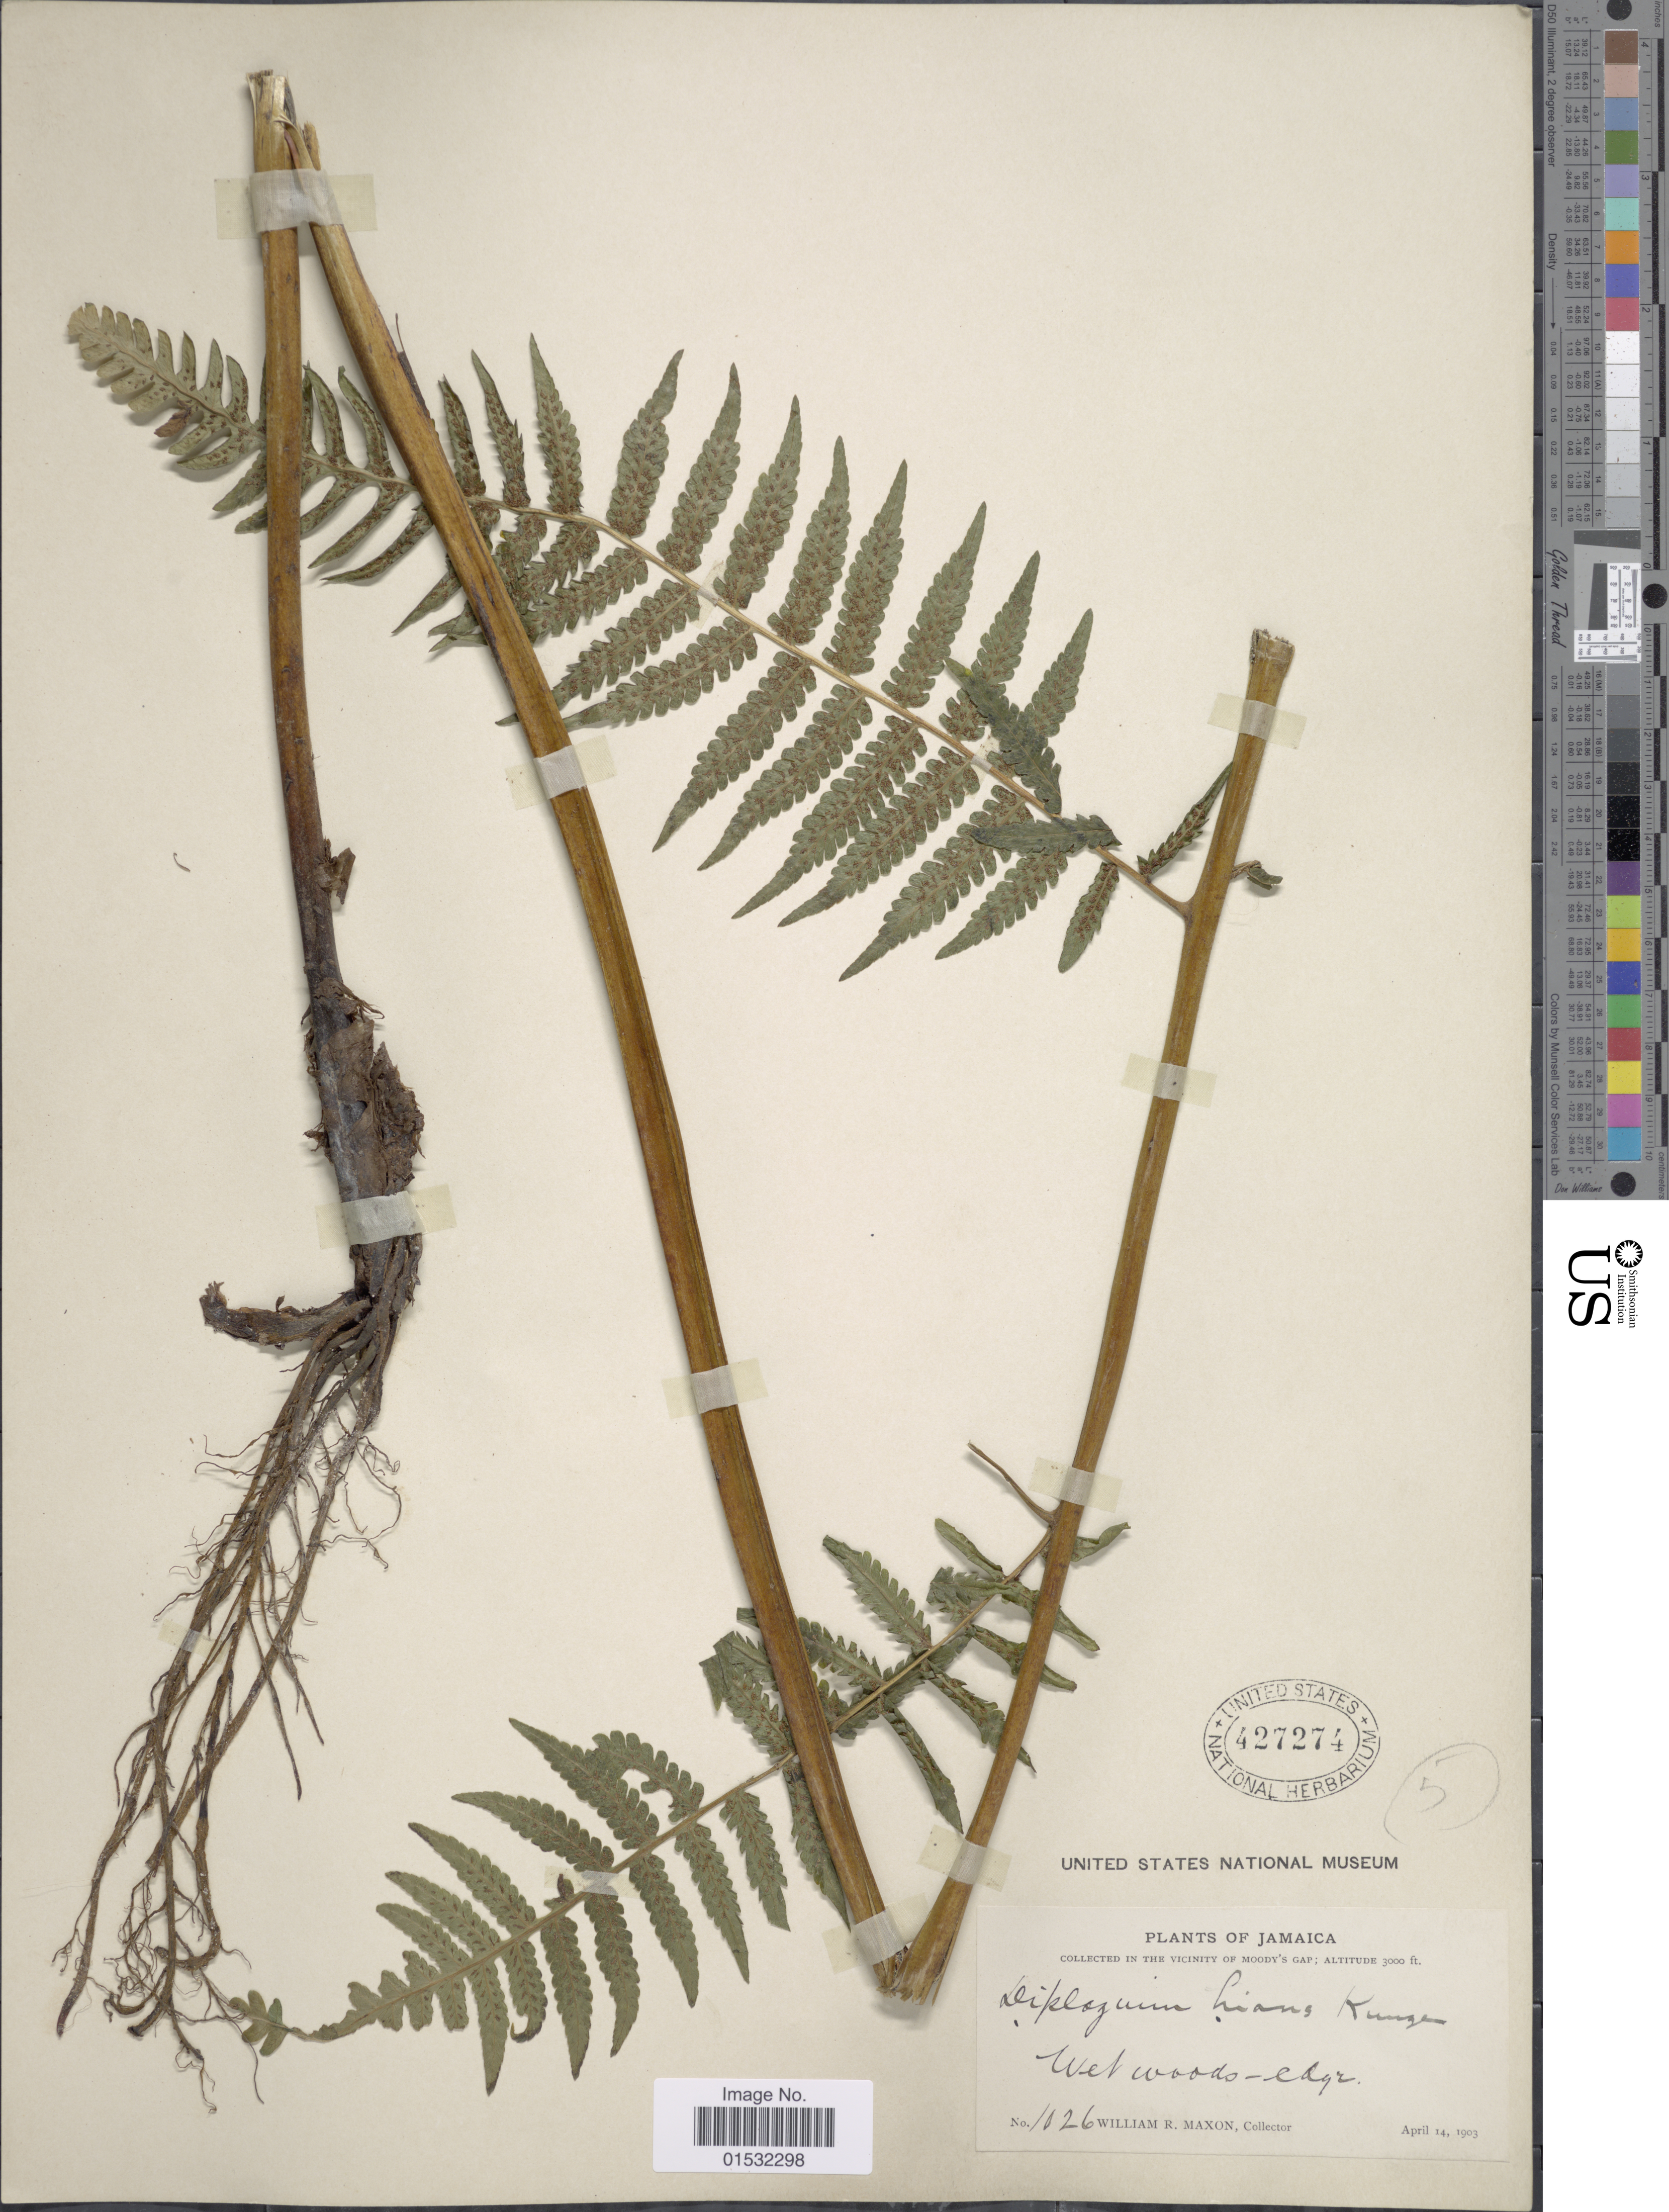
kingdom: Plantae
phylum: Tracheophyta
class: Polypodiopsida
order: Polypodiales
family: Athyriaceae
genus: Diplazium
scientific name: Diplazium hians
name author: Kunze ex Klotzsch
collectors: W. R. Maxon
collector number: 1026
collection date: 1903-04-14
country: Jamaica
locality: Vicinity of Moody's Gap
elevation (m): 914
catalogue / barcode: US 427274